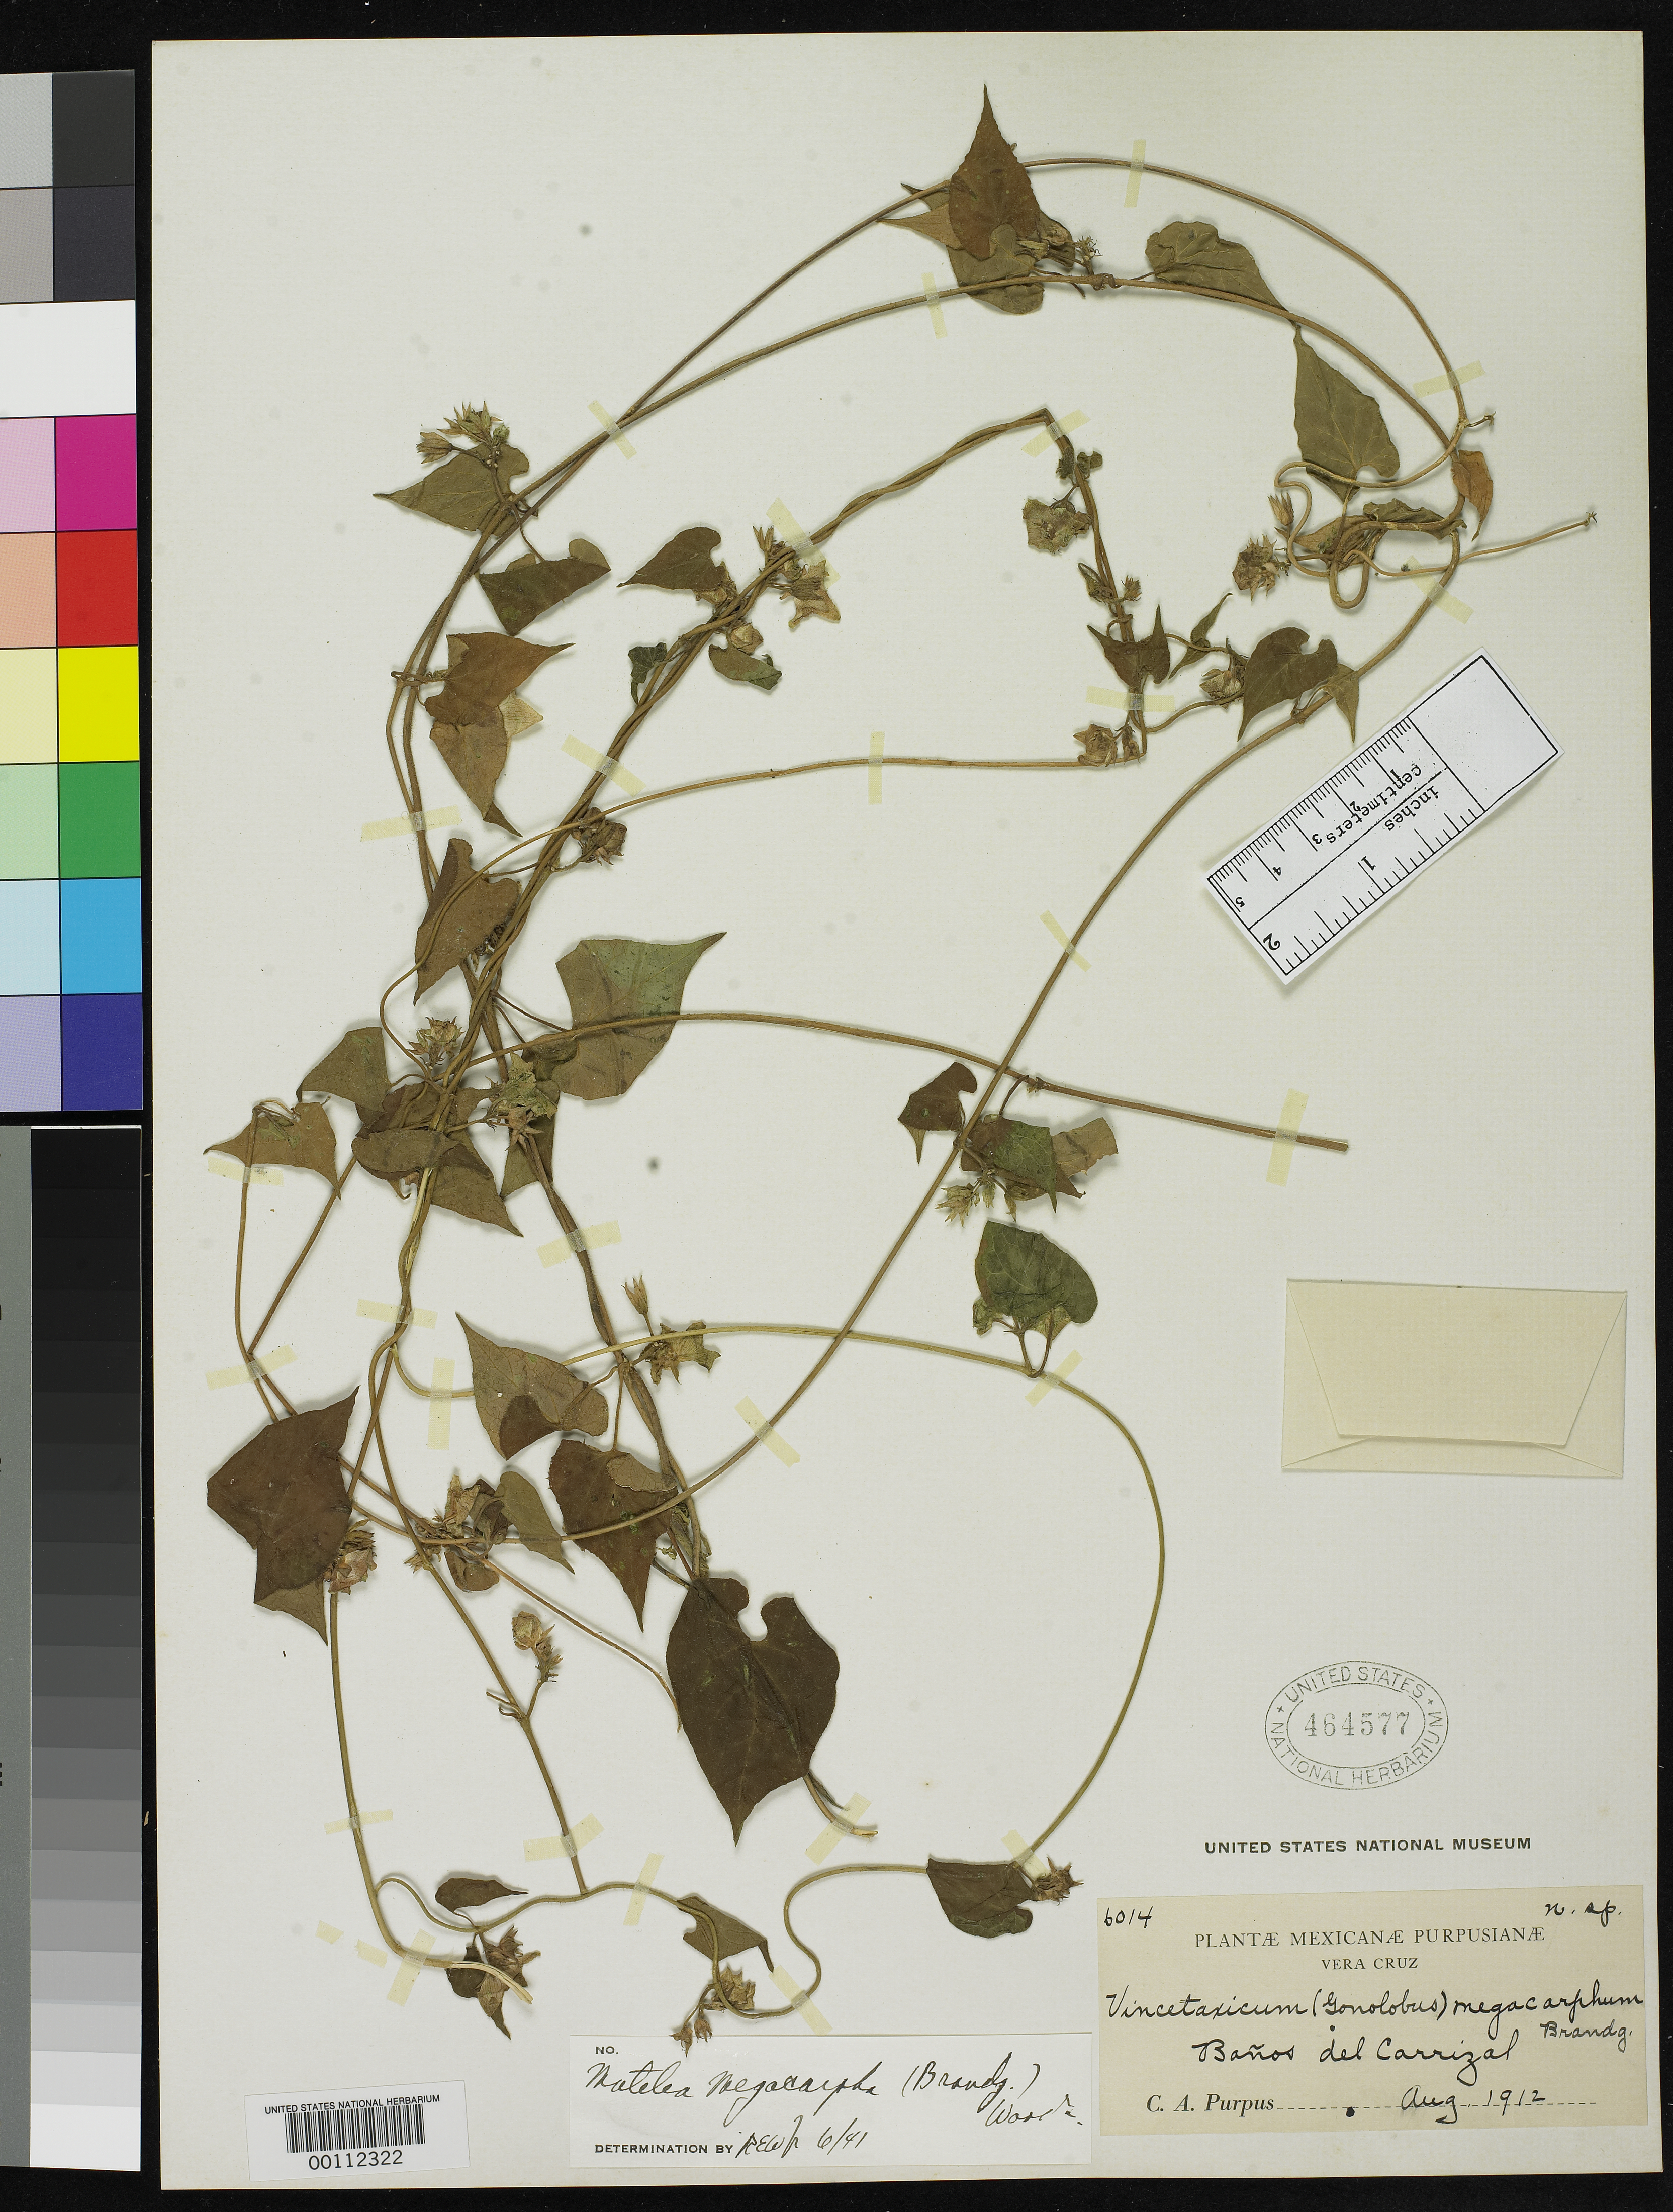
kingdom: Plantae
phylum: Tracheophyta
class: Magnoliopsida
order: Gentianales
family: Apocynaceae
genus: Vincetoxicum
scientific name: Vincetoxicum megacarphum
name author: Brandegee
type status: Isotype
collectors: C. A. Purpus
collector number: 6014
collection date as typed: Aug 1912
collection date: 1912-08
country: Mexico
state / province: Veracruz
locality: Near Banos del Carrizal.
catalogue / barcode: US 464577